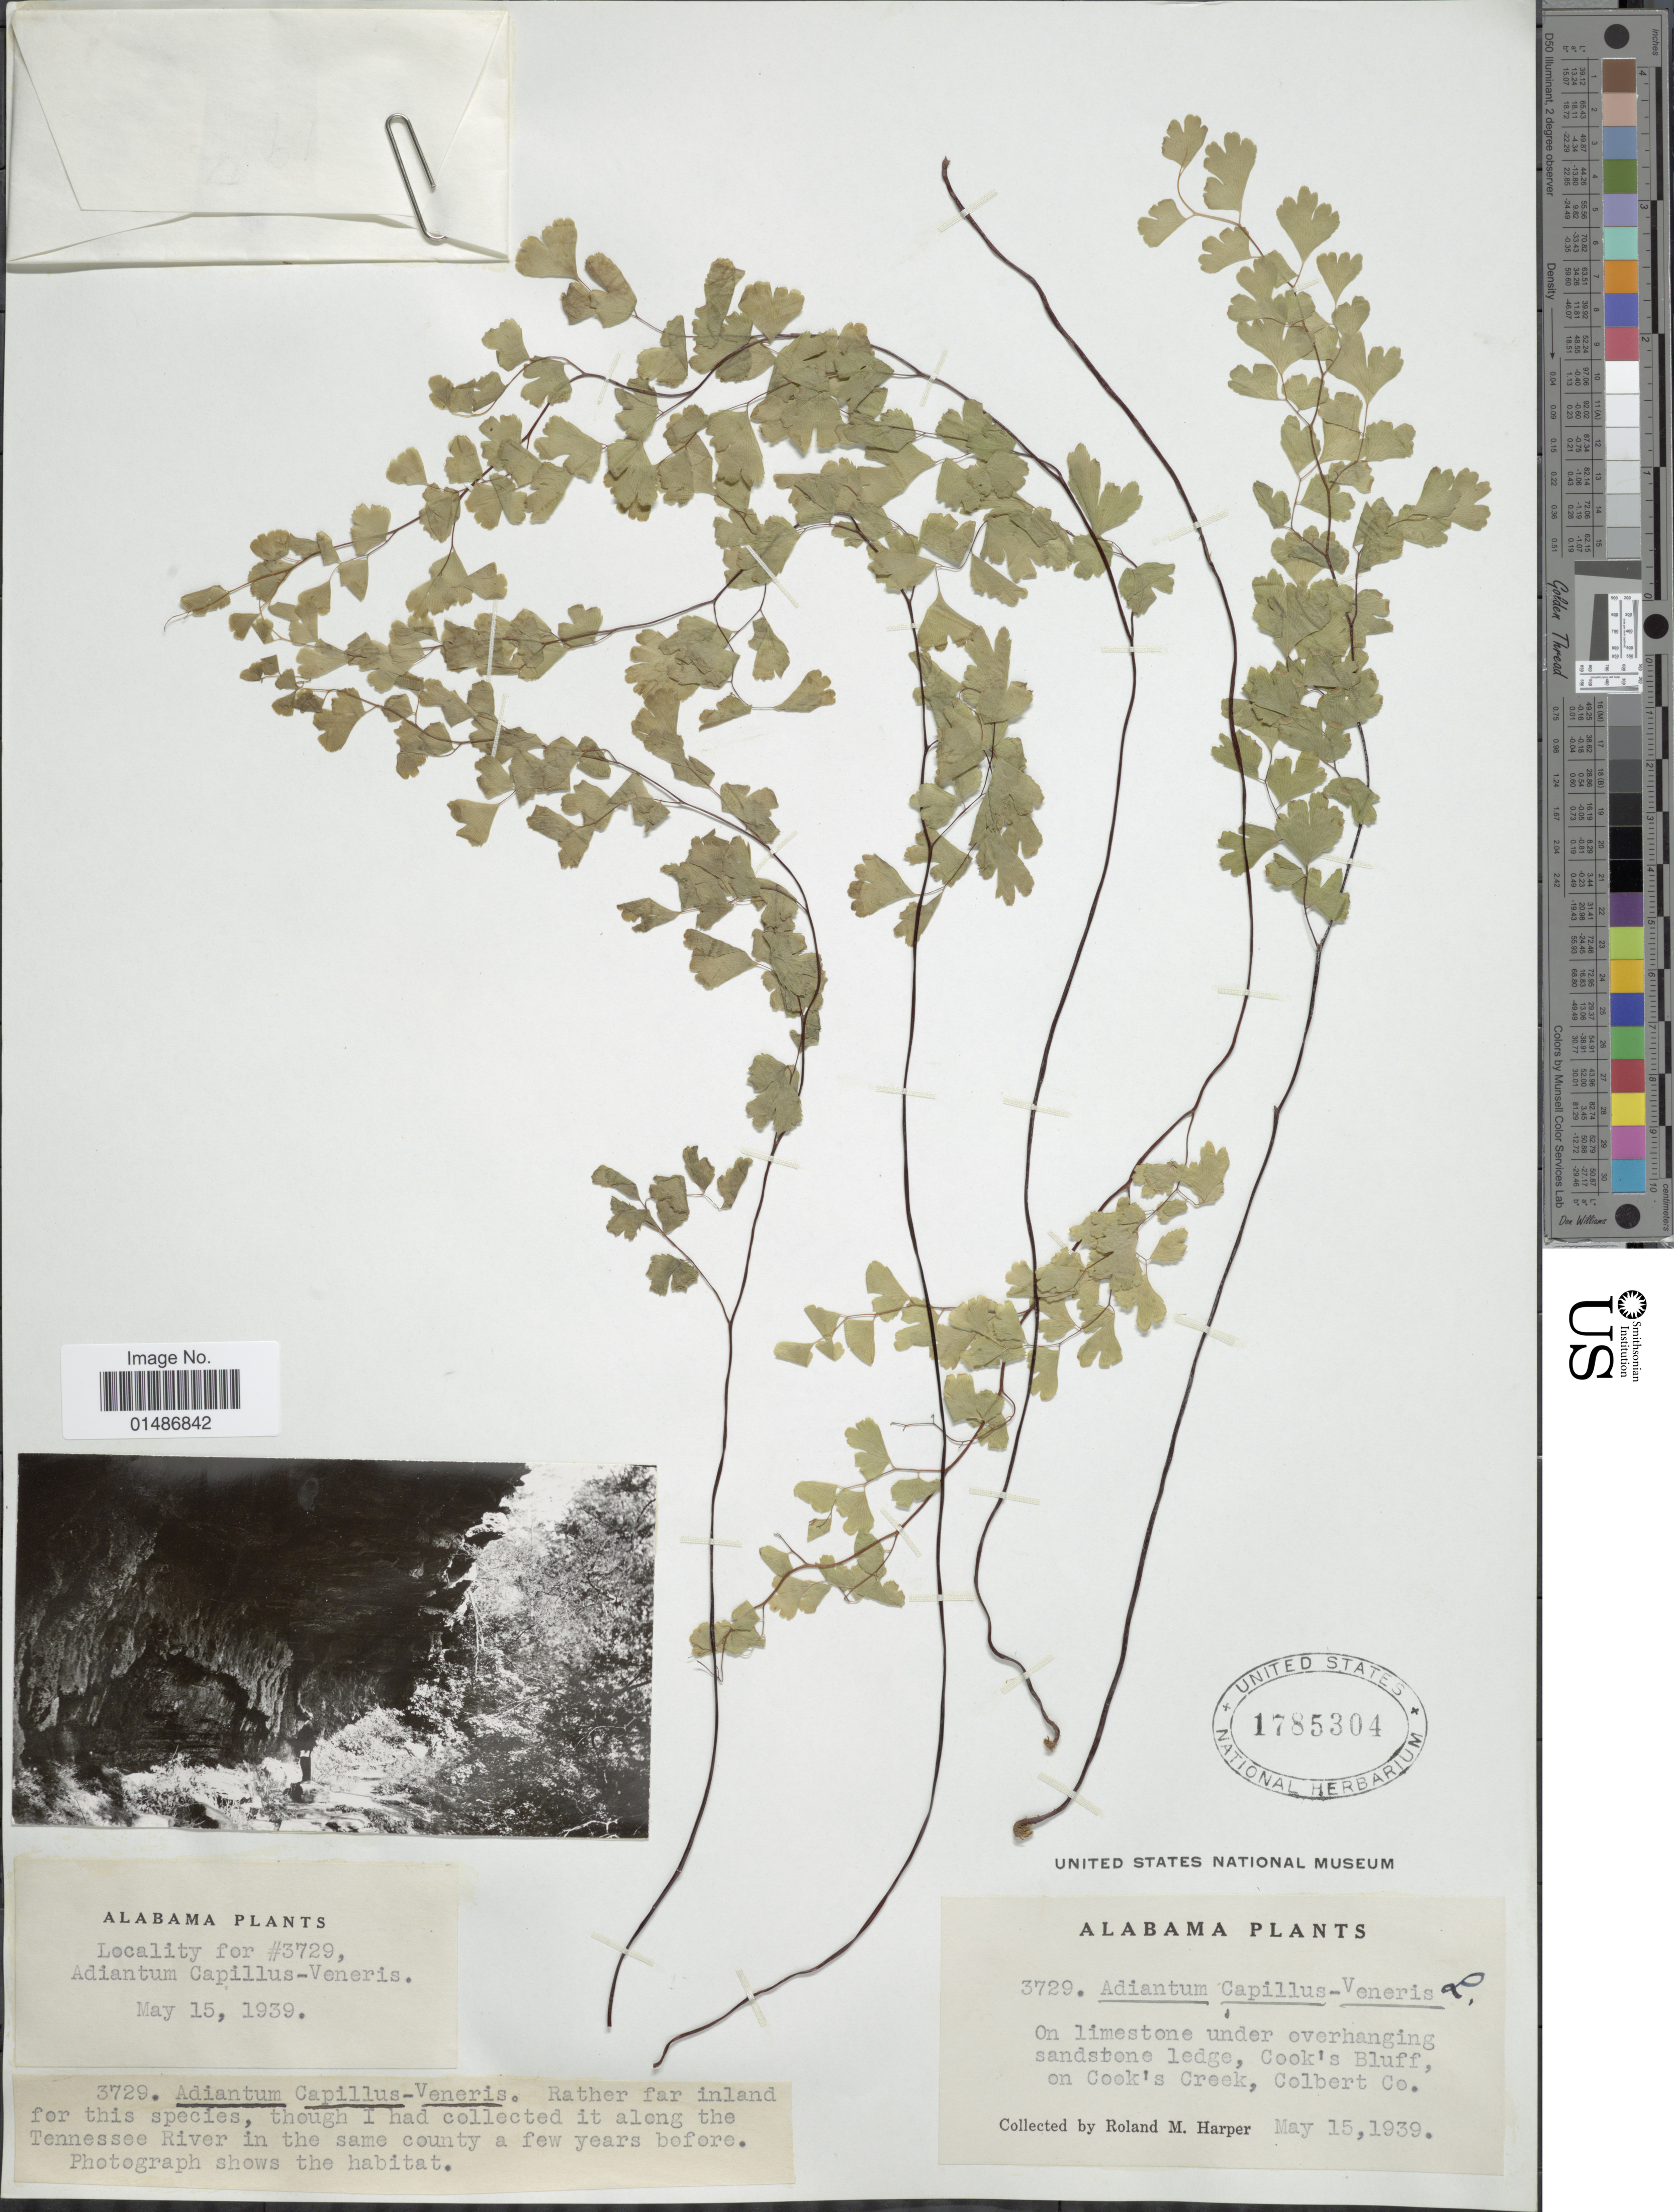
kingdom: Plantae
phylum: Tracheophyta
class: Polypodiopsida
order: Polypodiales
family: Pteridaceae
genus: Adiantum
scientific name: Adiantum capillus-veneris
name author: L.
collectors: R. M. Harper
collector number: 3729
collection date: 1939-05-15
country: United States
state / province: Alabama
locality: On limestone under overhanging sandstone ledge, Cook's Bluff, on Cook's Creek, Colbert Co.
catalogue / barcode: US 1785304